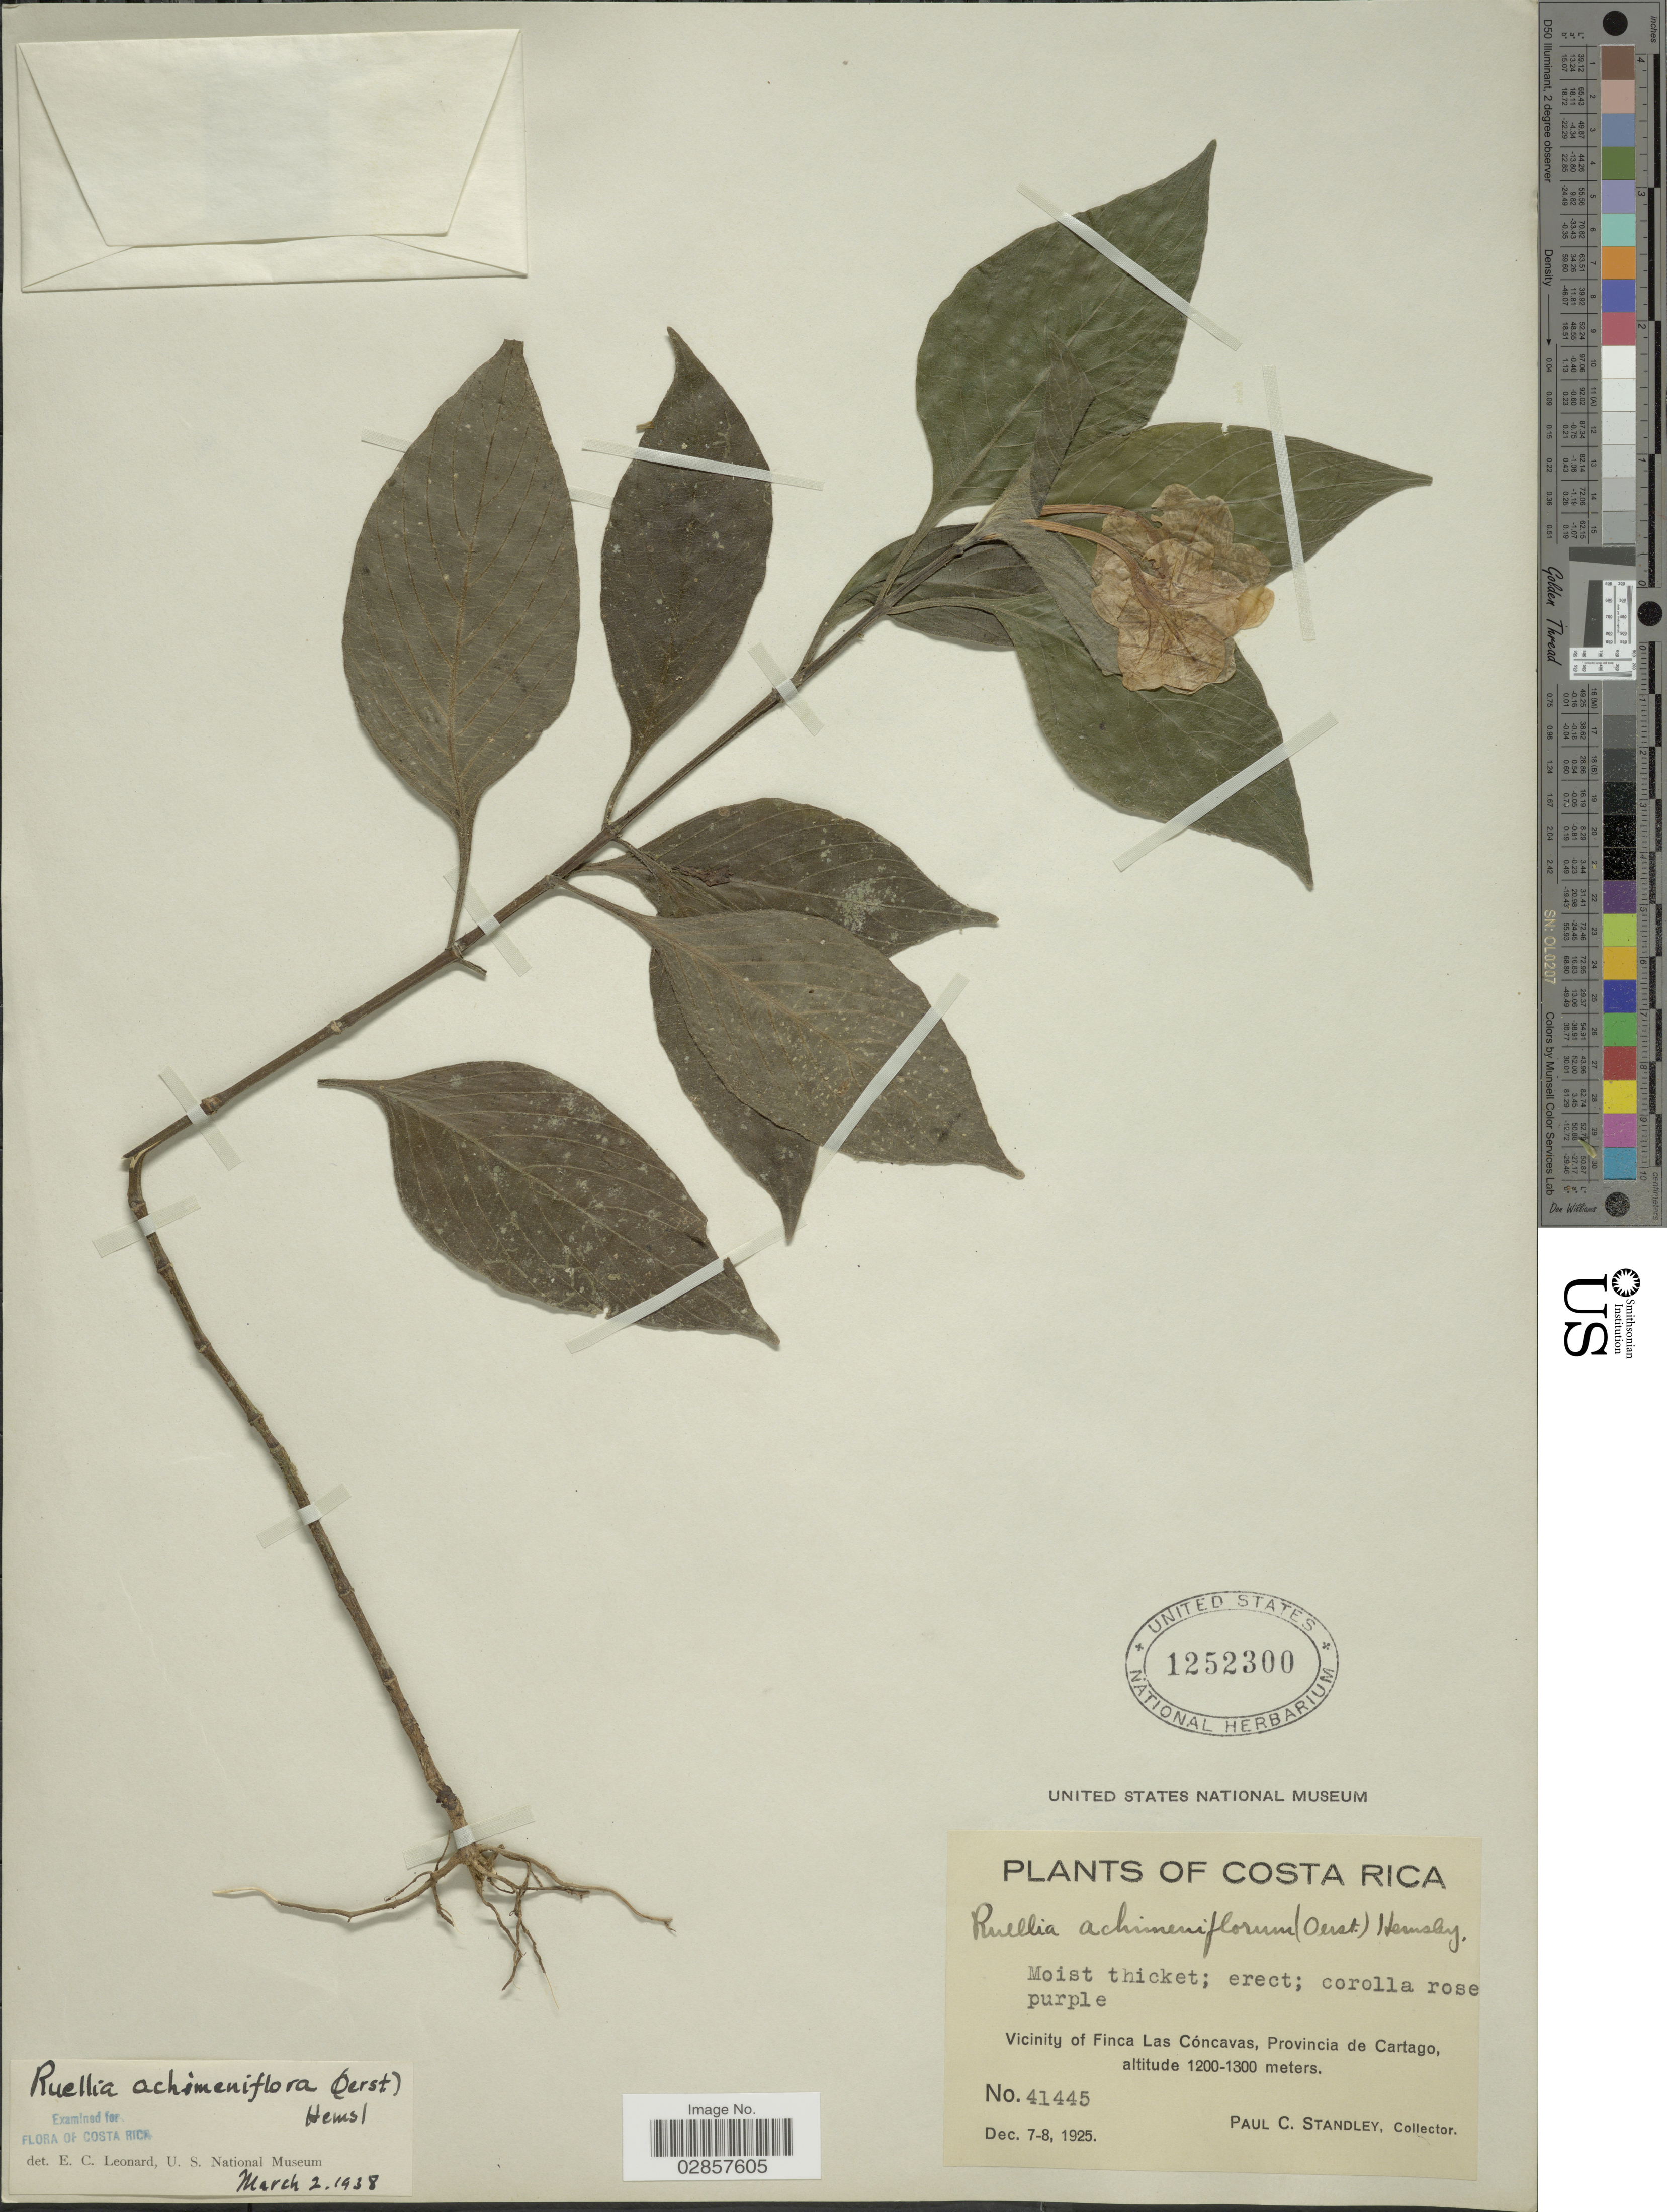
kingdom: Plantae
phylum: Tracheophyta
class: Magnoliopsida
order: Lamiales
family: Acanthaceae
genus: Ruellia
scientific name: Ruellia jussieuoides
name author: Schltdl. & Cham.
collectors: P. C. Standley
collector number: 41445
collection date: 1925-12-07/1925-12-08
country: Costa Rica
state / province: Cartago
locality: Vicinity of Finca Las Cóncavas, Provincia de Cartago.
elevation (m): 1200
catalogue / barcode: US 1252300